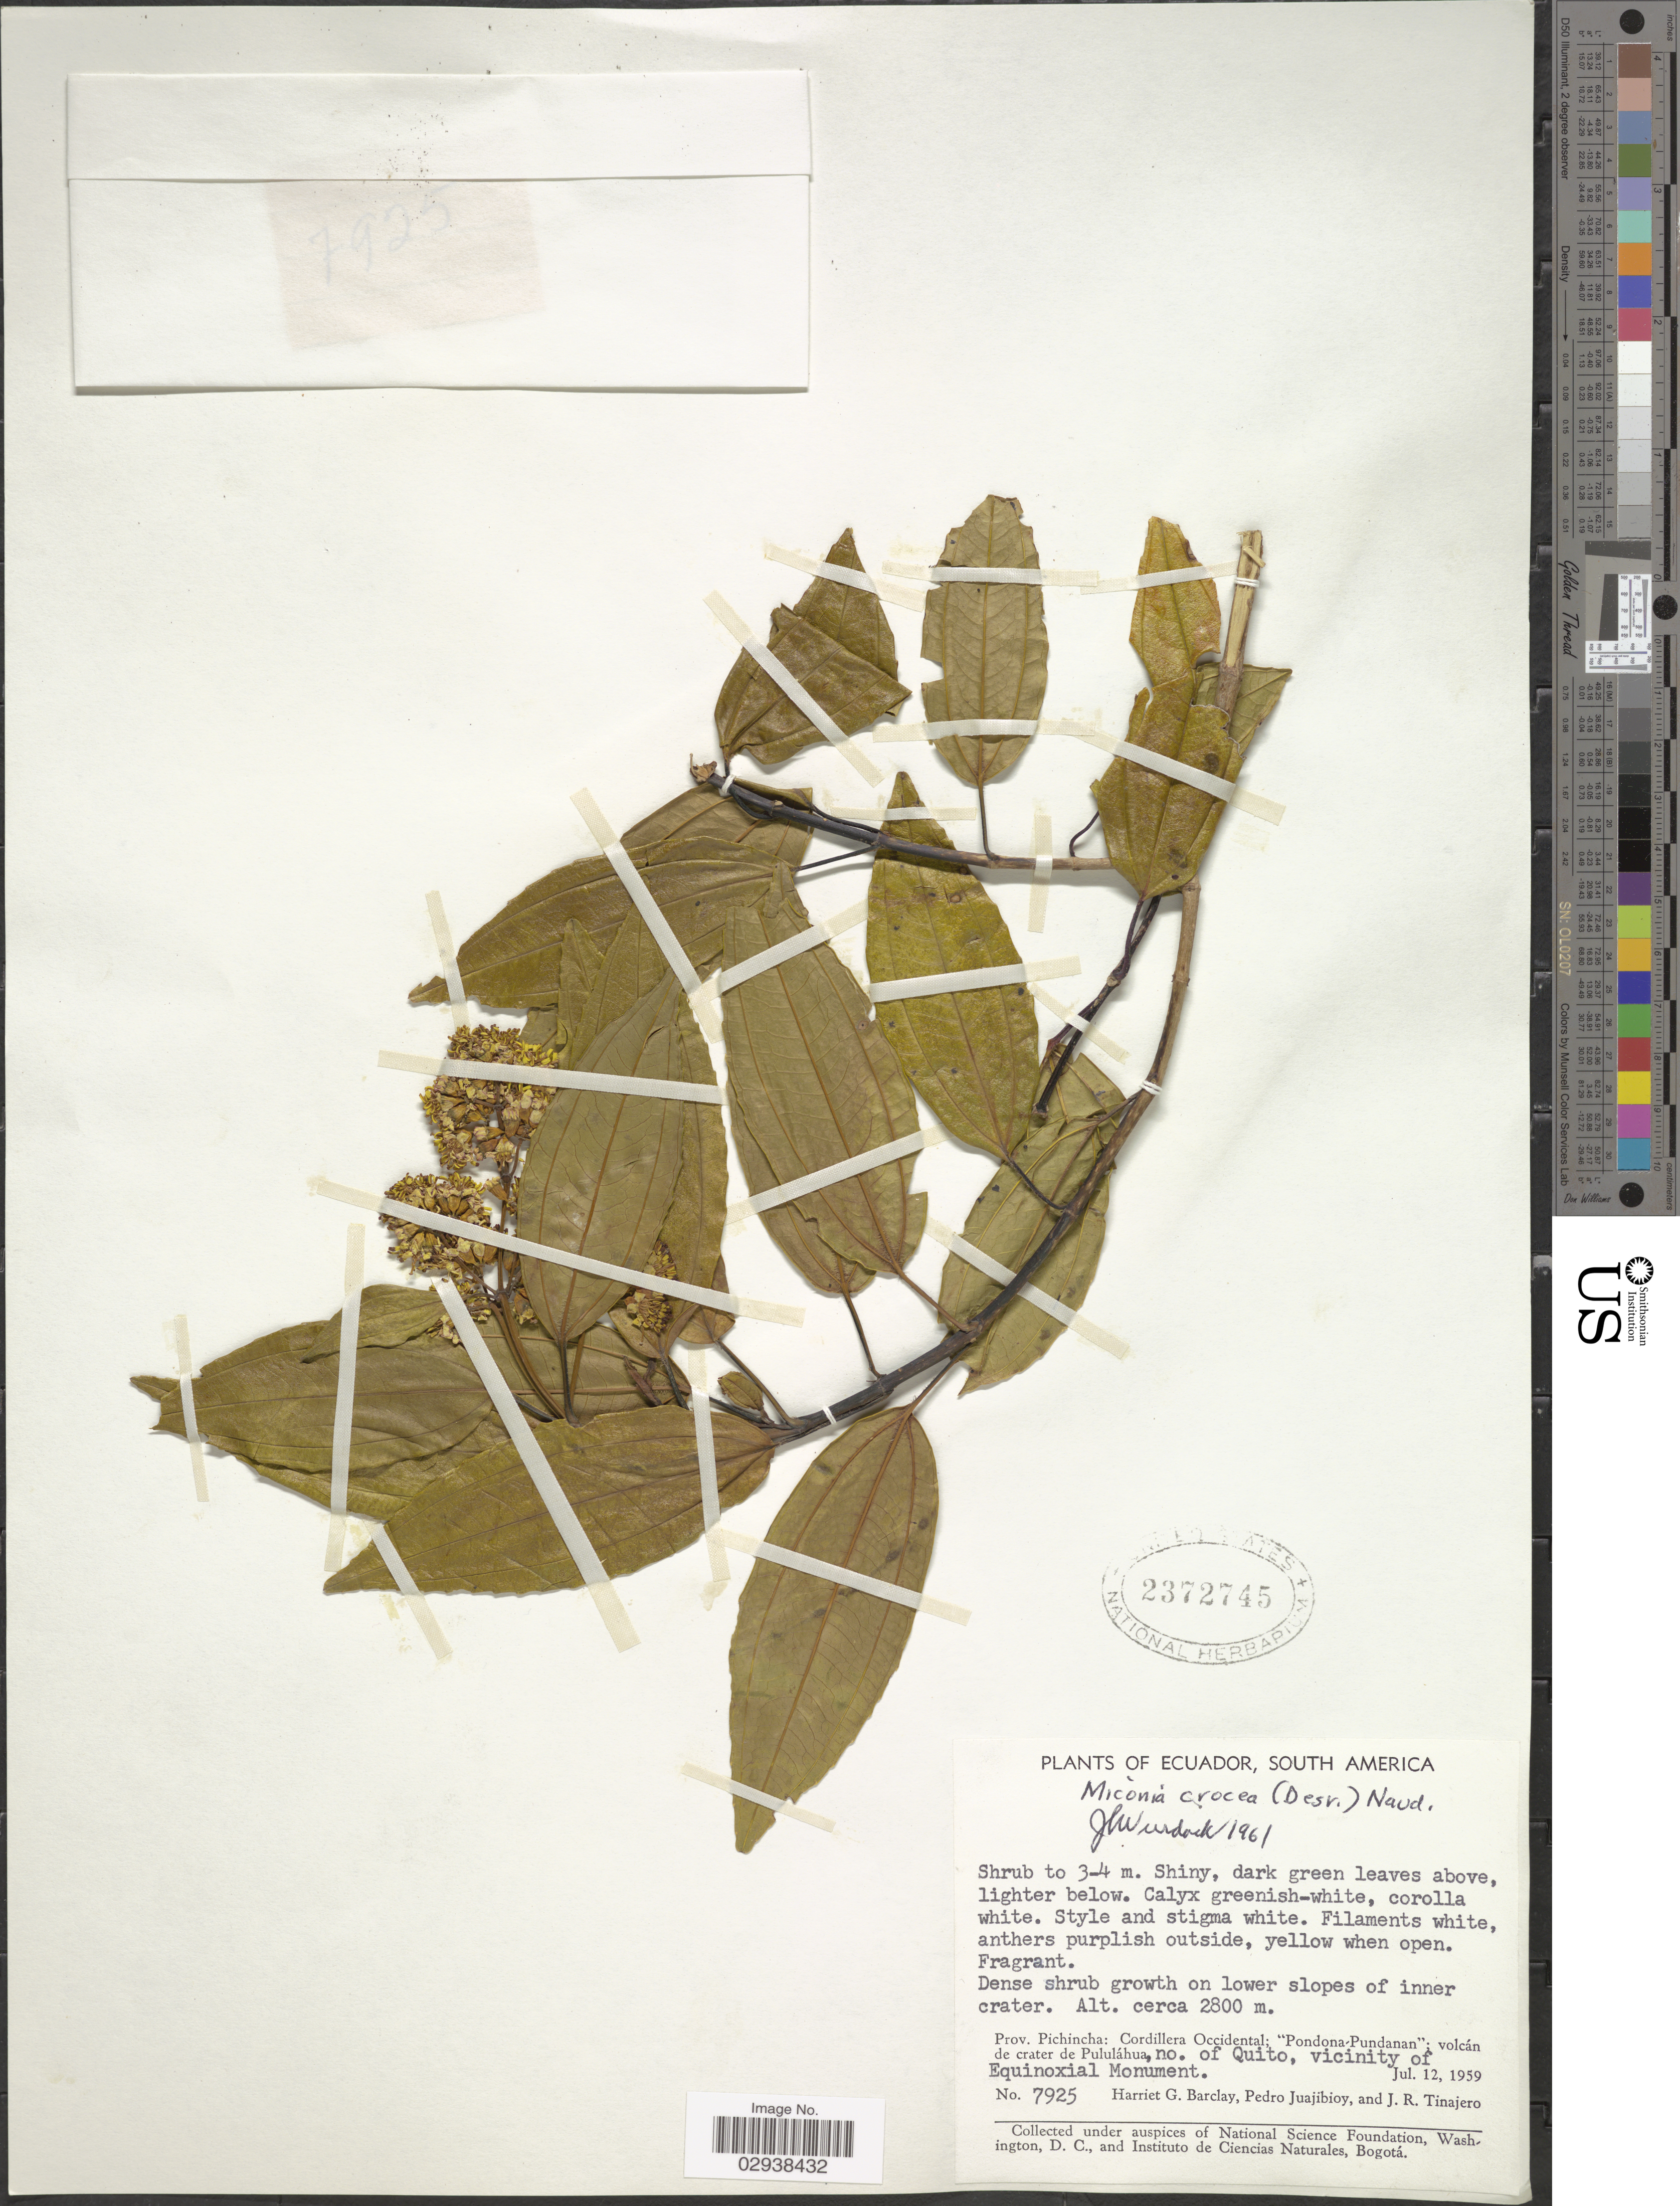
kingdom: Plantae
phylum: Tracheophyta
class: Magnoliopsida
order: Myrtales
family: Melastomataceae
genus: Miconia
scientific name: Miconia crocea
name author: (Desr.) Naudin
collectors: H. G. Barclay, P. Juajibioy & J. Tinajero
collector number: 7925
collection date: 1959-07-12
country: Ecuador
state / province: Pichincha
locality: Prov. Pichincha: Cordillera Occidental: "Pondona-Pundanan", volcán de crater de Pululáhua, no. of Quito, vicinity of Equinoxial Monument.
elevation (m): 2800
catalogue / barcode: US 2372745